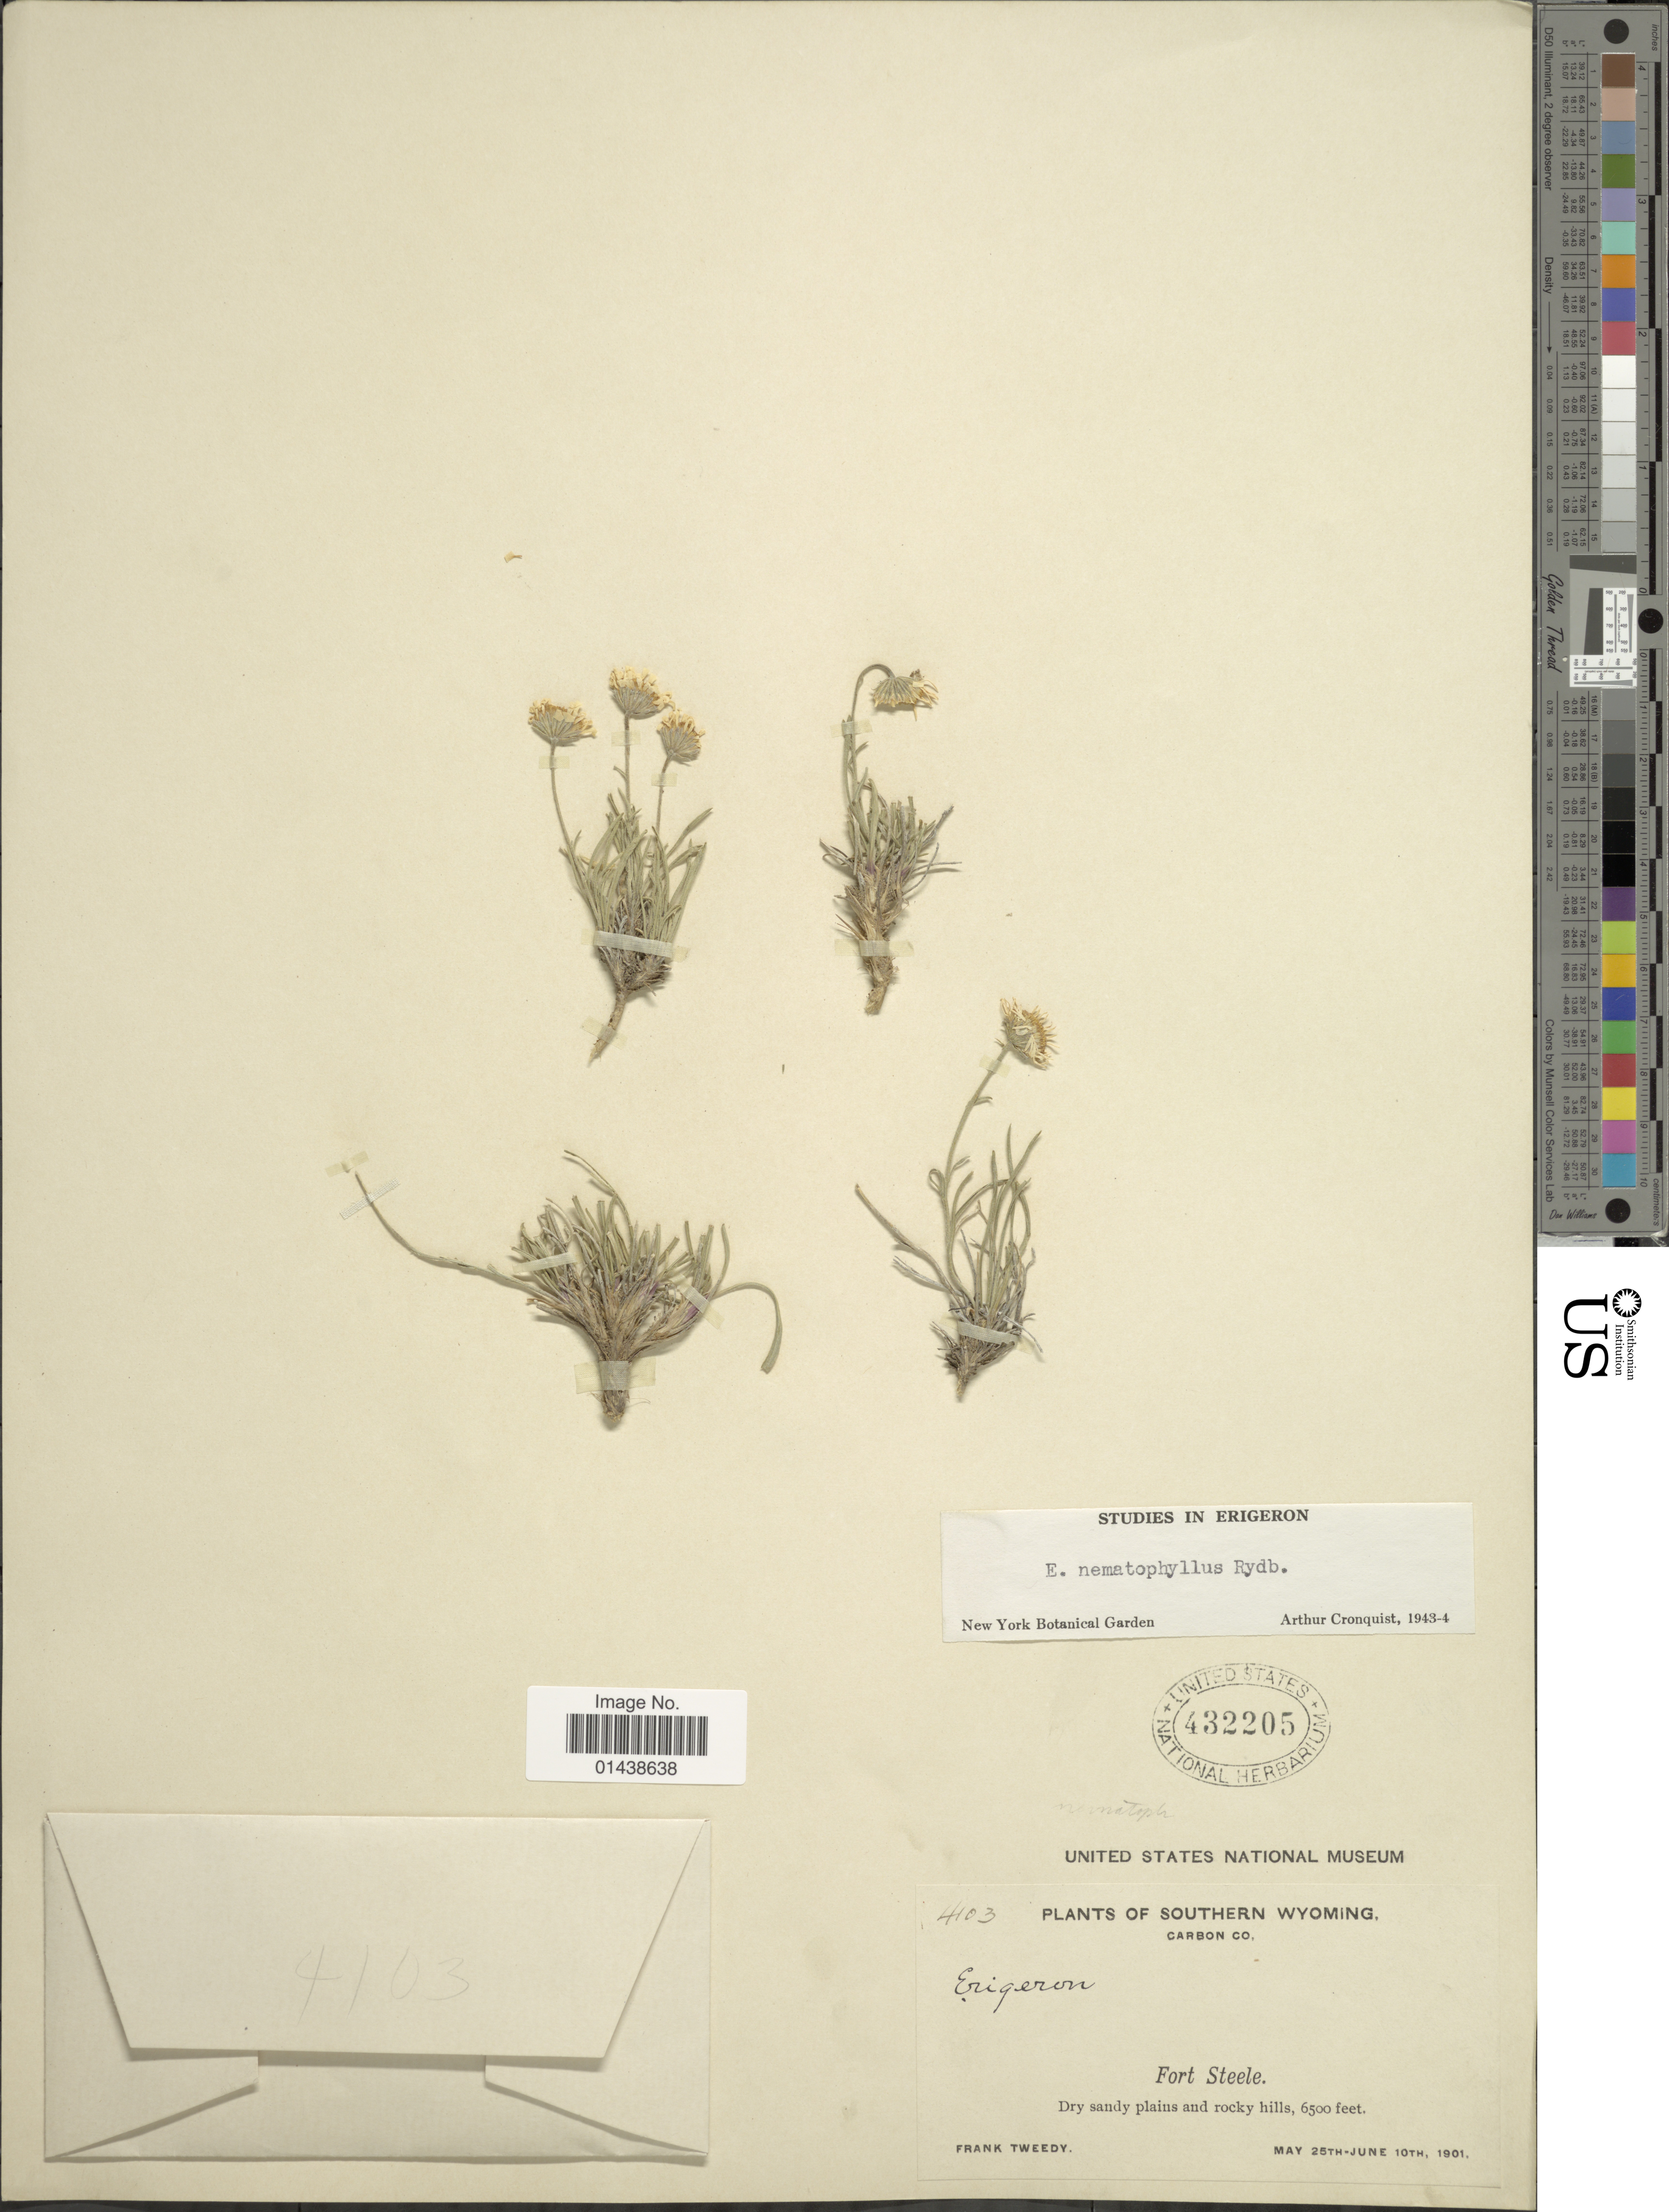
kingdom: Plantae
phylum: Tracheophyta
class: Magnoliopsida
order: Asterales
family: Asteraceae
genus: Erigeron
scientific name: Erigeron nematophyllus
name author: Rydb.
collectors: F. Tweedy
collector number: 4103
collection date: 1901-05-25/1901-06-10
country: United States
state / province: Wyoming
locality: Southern Wyoming. Carbon Co. Fort Steele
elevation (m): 1981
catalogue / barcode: US 432205